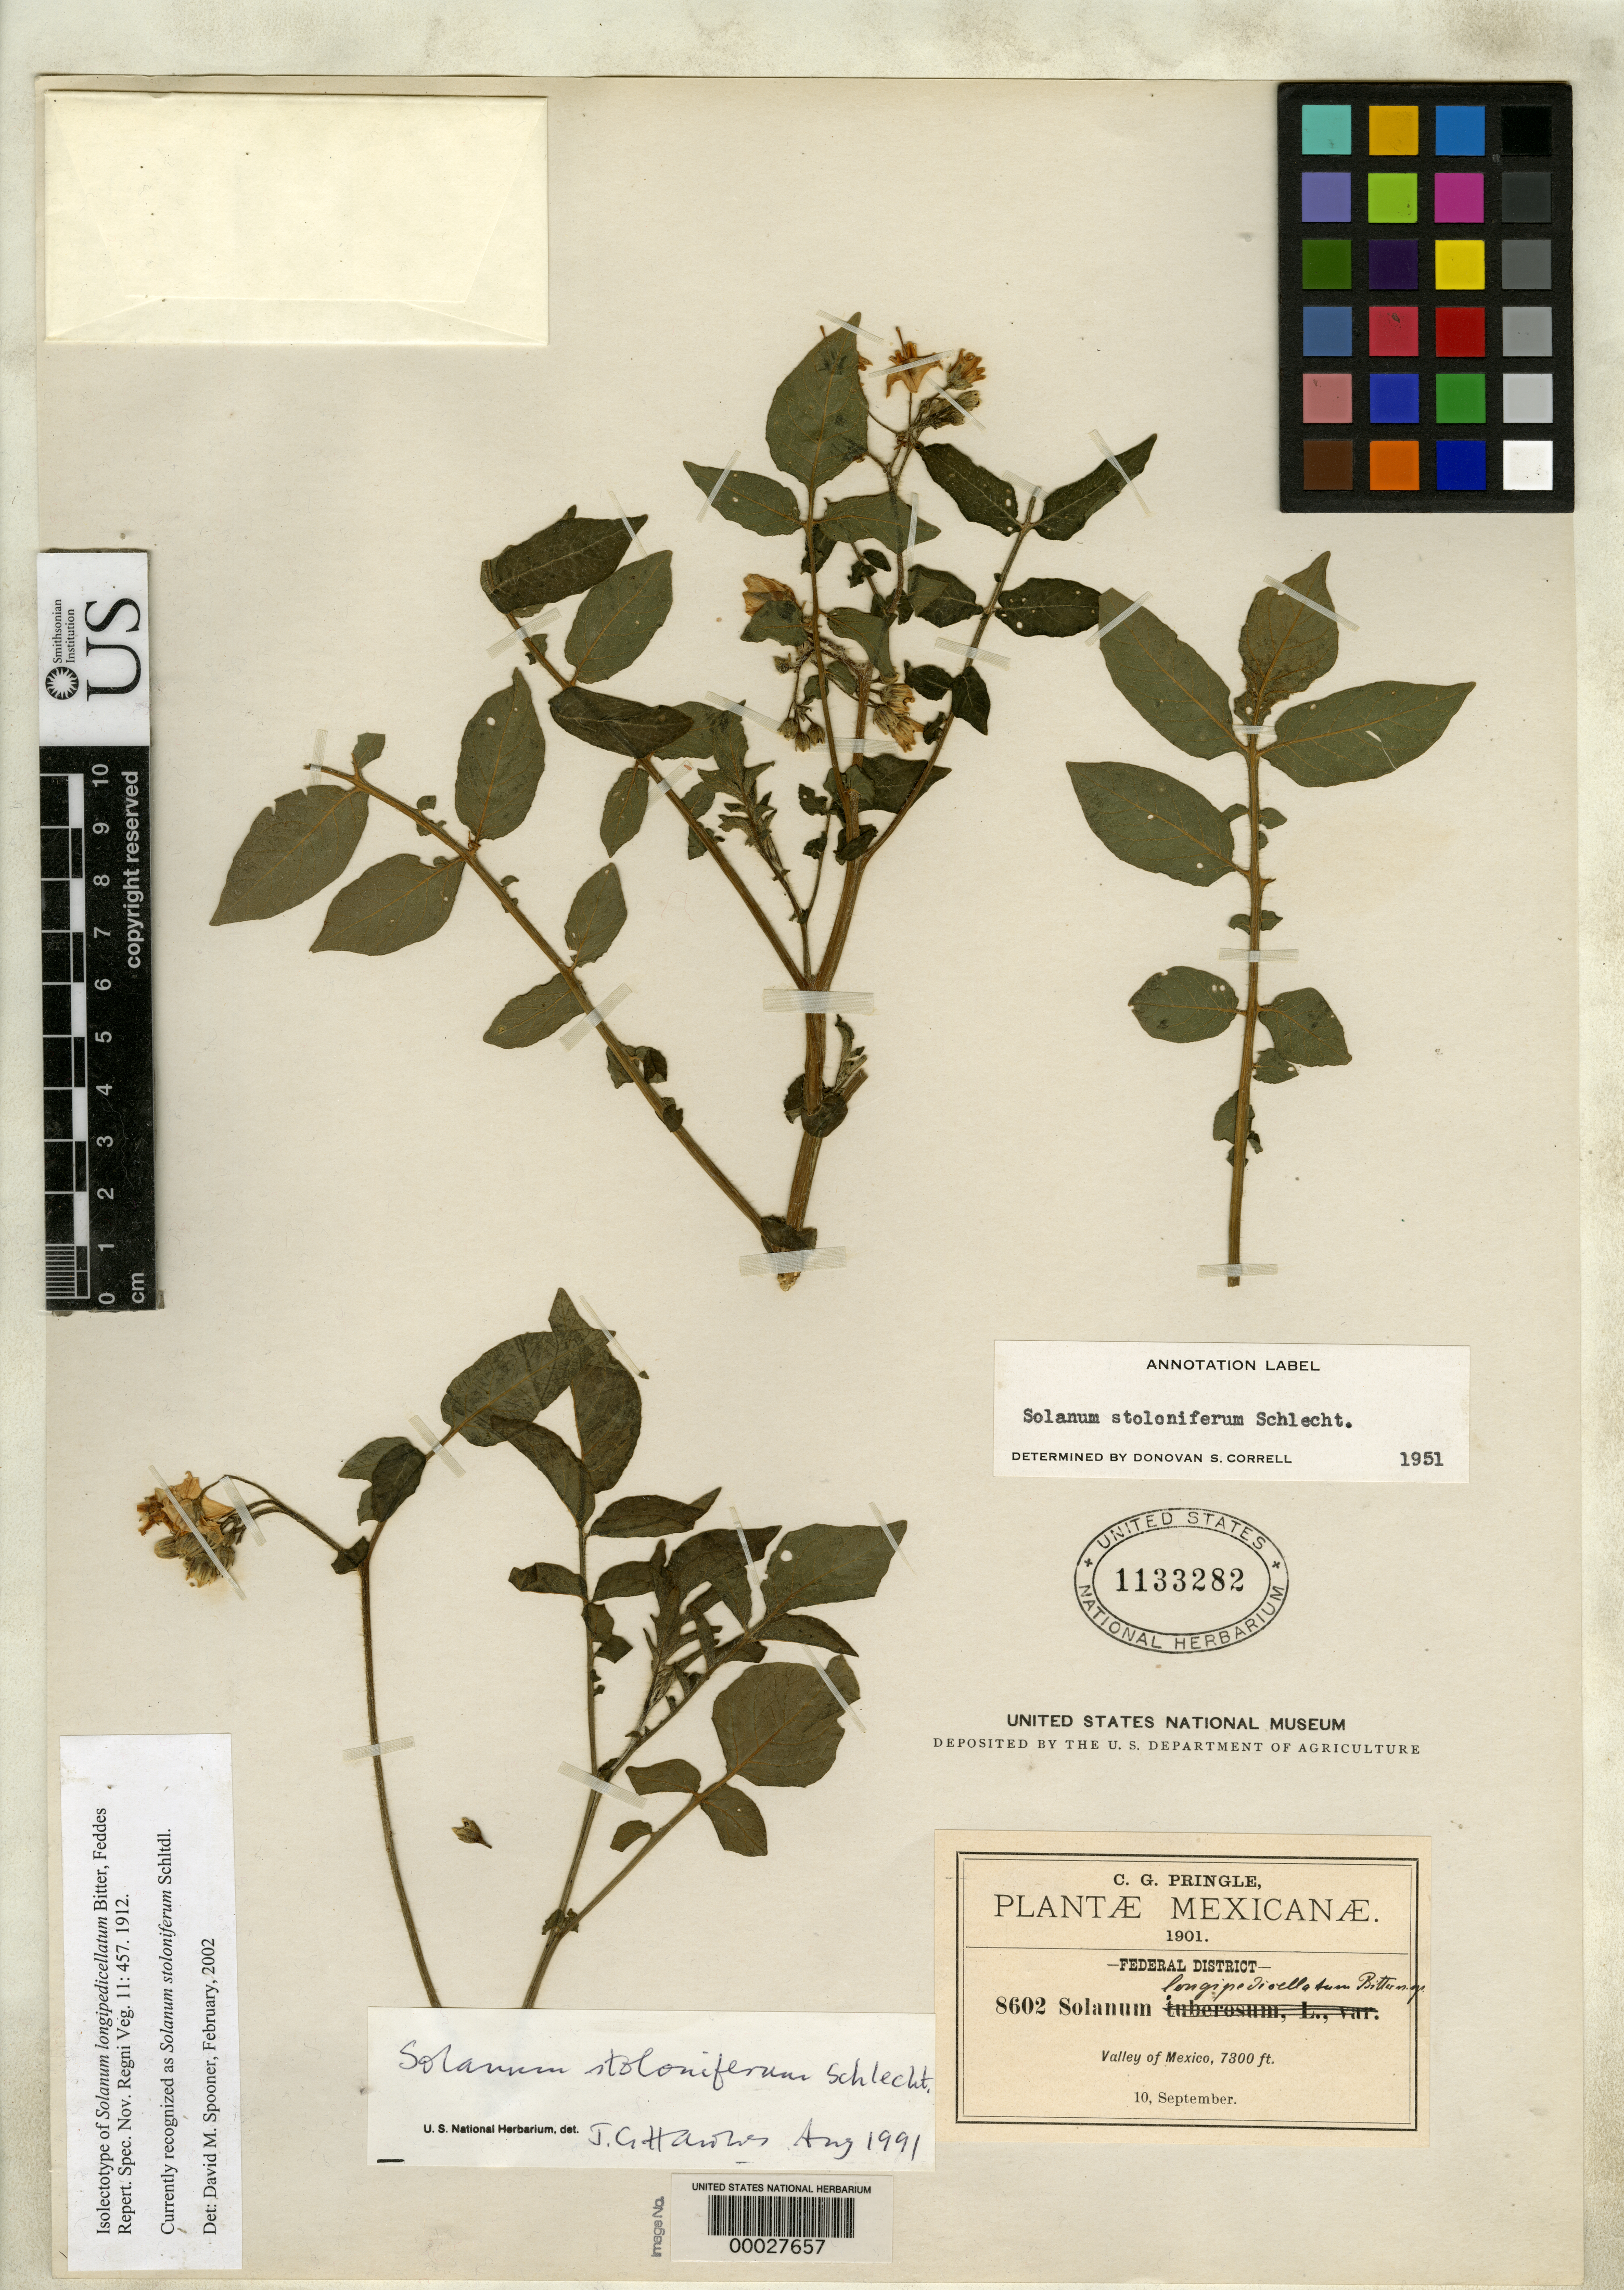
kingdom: Plantae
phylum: Tracheophyta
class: Magnoliopsida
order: Solanales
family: Solanaceae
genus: Solanum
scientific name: Solanum longipedicellatum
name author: Bitter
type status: Isosyntype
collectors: C. G. Pringle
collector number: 8602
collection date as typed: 10 Sep 1901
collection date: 1901-09-10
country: Mexico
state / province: Distrito Federal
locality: Valley of Mexico.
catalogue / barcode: US 1133282